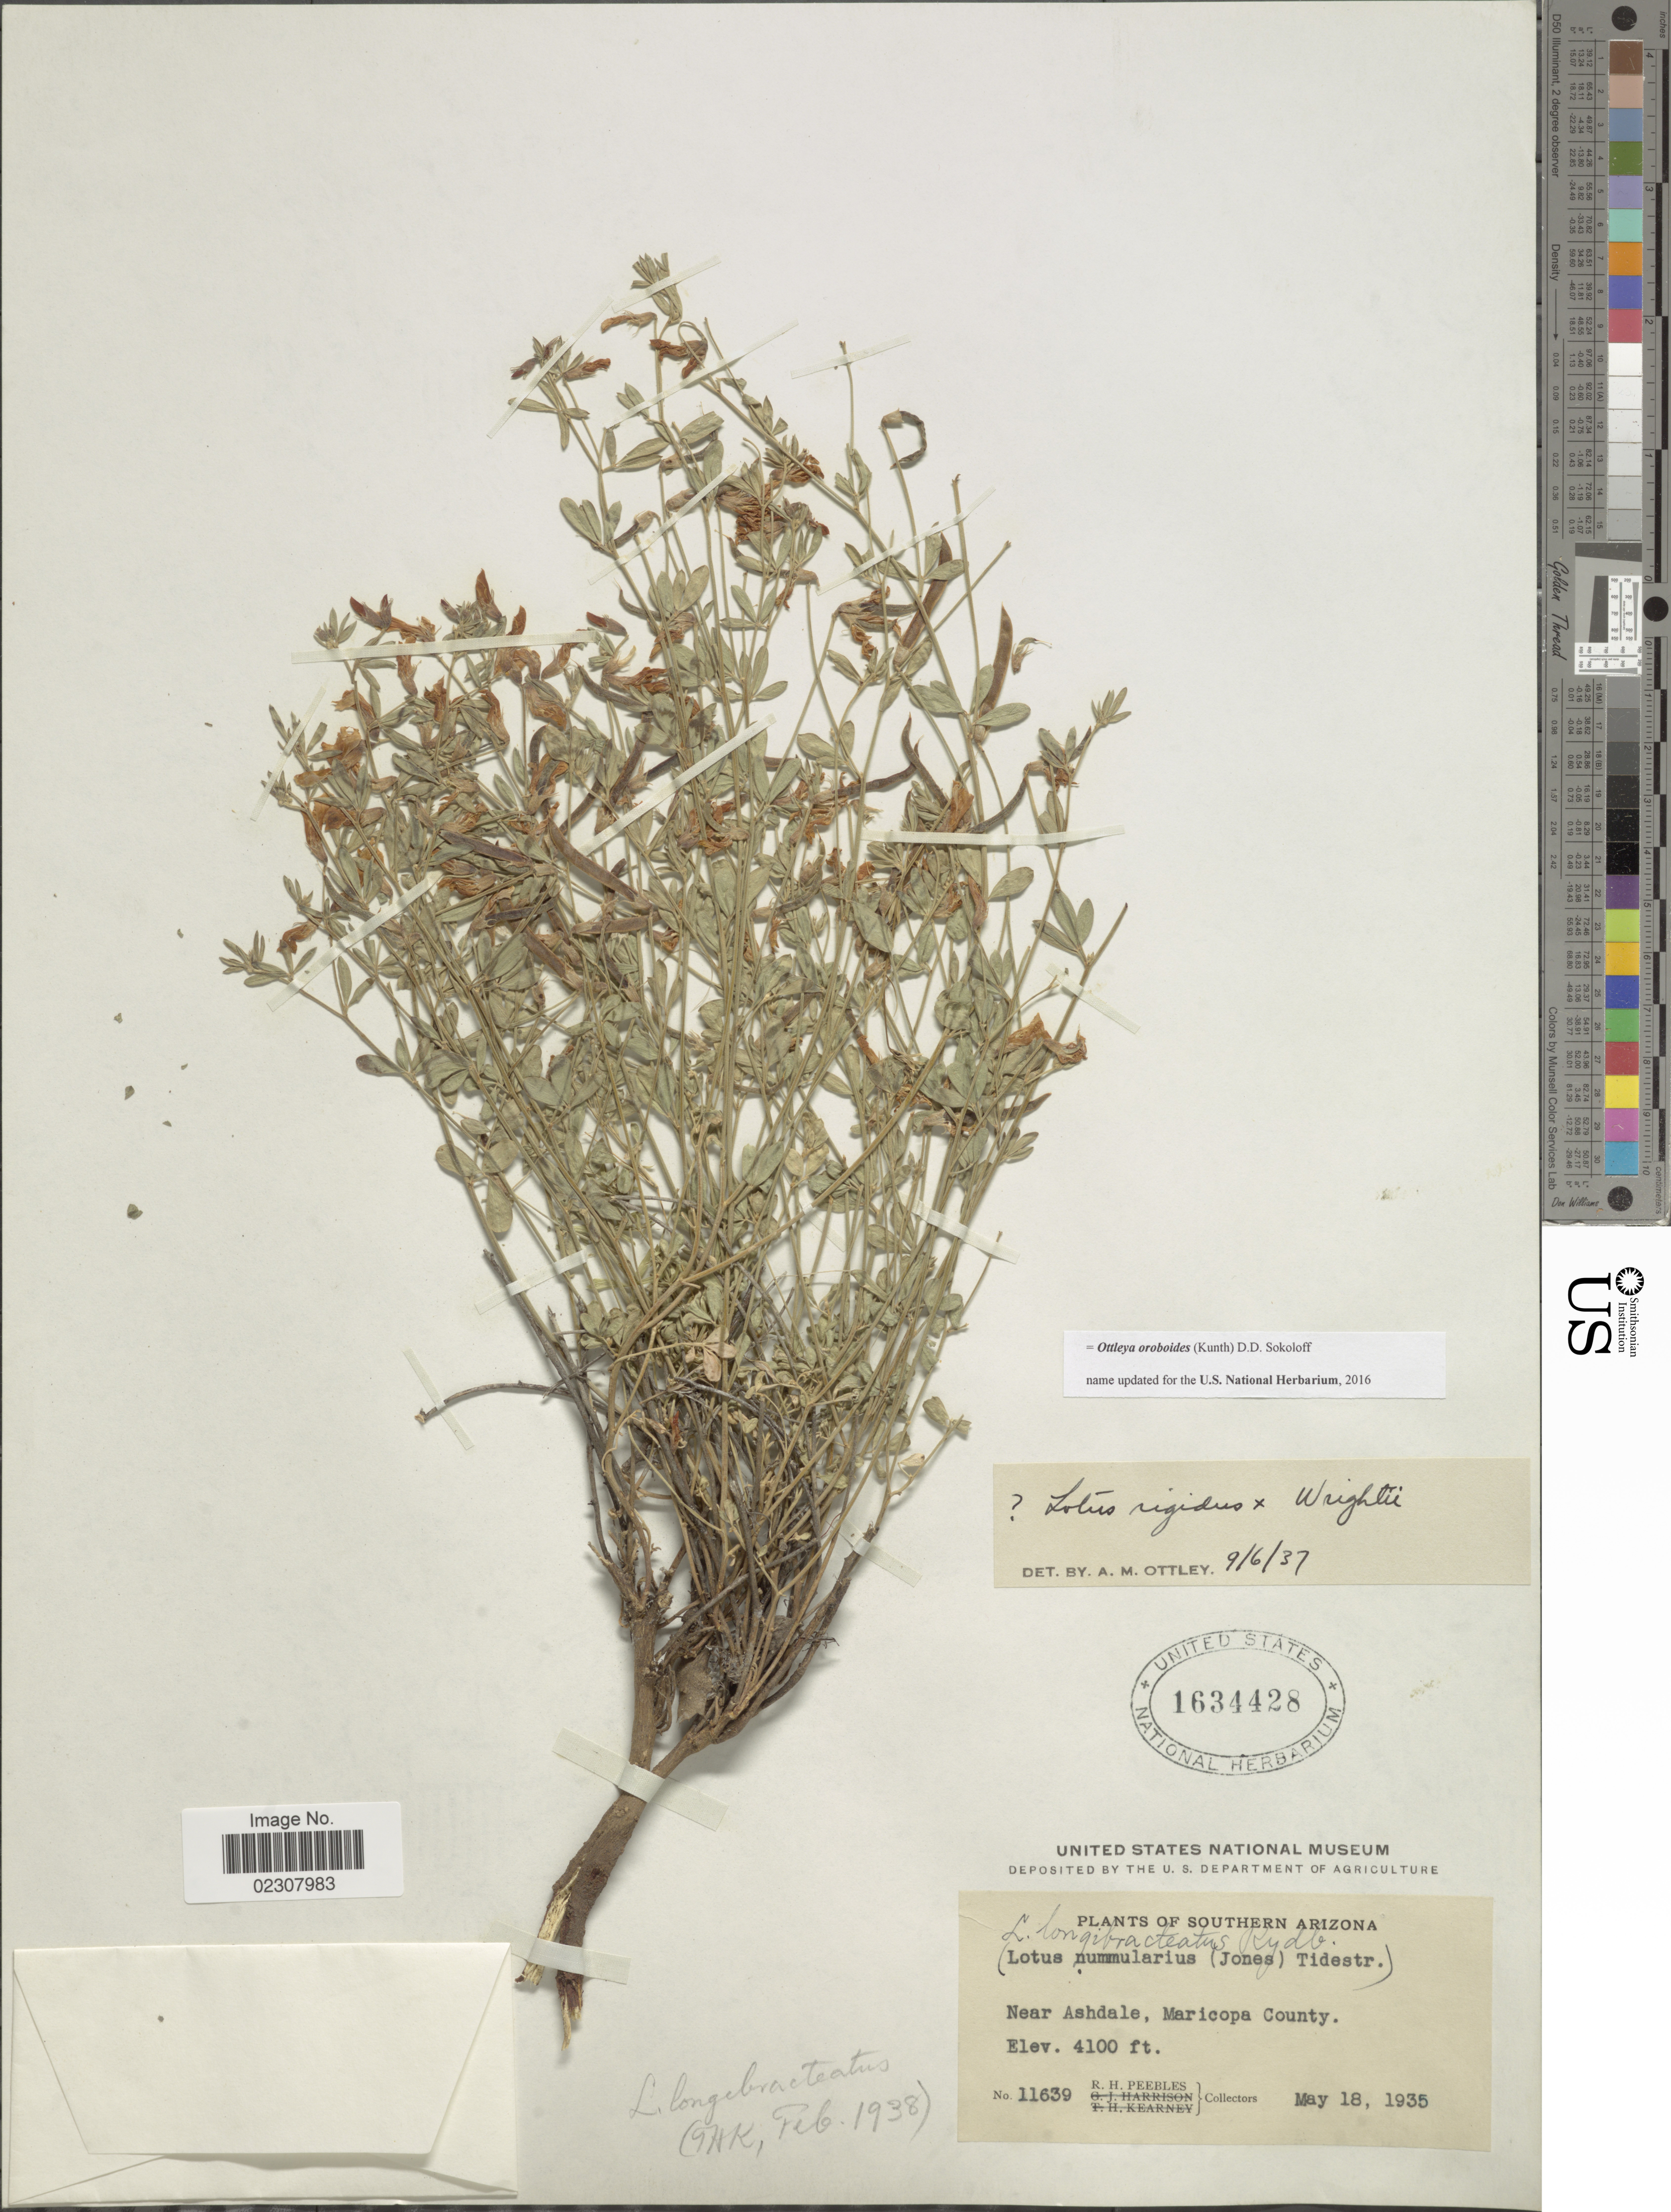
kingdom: Plantae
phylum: Tracheophyta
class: Magnoliopsida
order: Fabales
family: Fabaceae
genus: Ottleya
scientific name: Ottleya oroboides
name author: (Kunth) D.D. Sokoloff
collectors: R. H. Peebles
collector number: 11639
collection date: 1935-05-18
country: United States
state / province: Arizona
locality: Southern Arizona, Near Ashdale, Maricopa County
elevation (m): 1250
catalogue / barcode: US 1634428